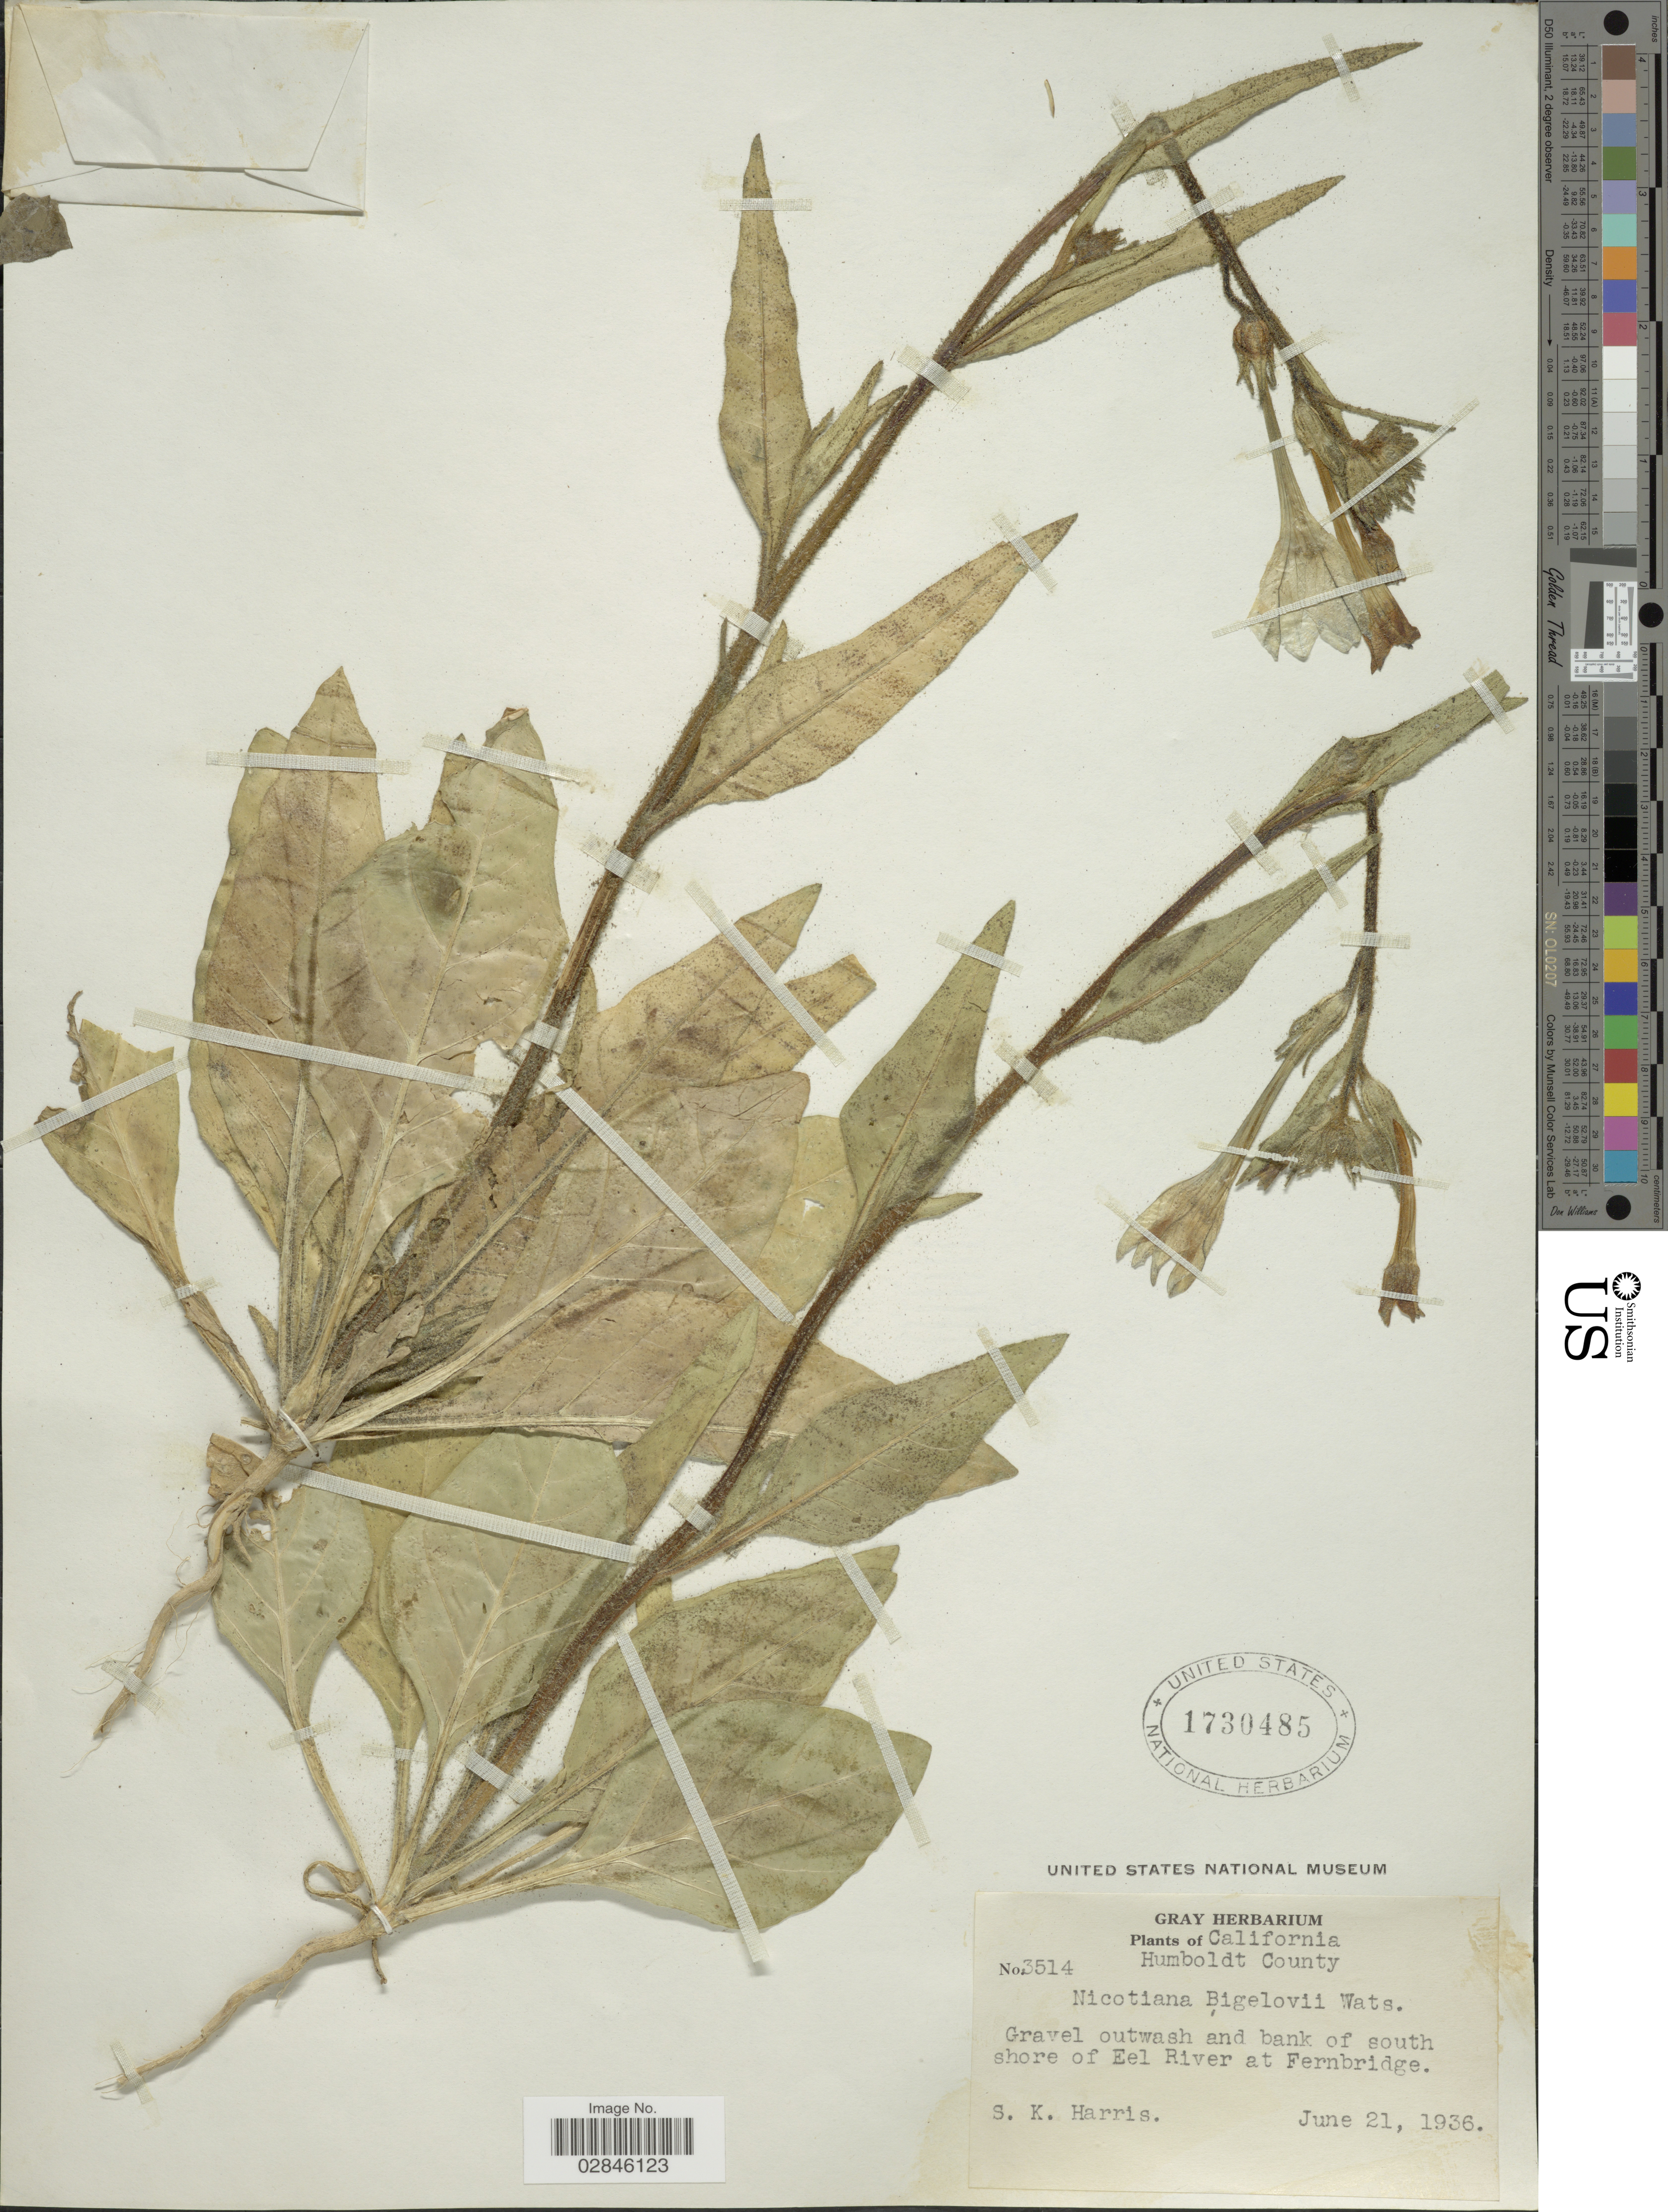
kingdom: Plantae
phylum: Tracheophyta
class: Magnoliopsida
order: Solanales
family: Solanaceae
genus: Nicotiana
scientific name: Nicotiana bigelovii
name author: S. Watson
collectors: S. K. Harris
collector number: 3514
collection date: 1936-06-21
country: United States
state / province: California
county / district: Humboldt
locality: Humboldt County. Gravel outwash and bank of south shore of Eel River at Fernbridge.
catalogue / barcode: US 1730485